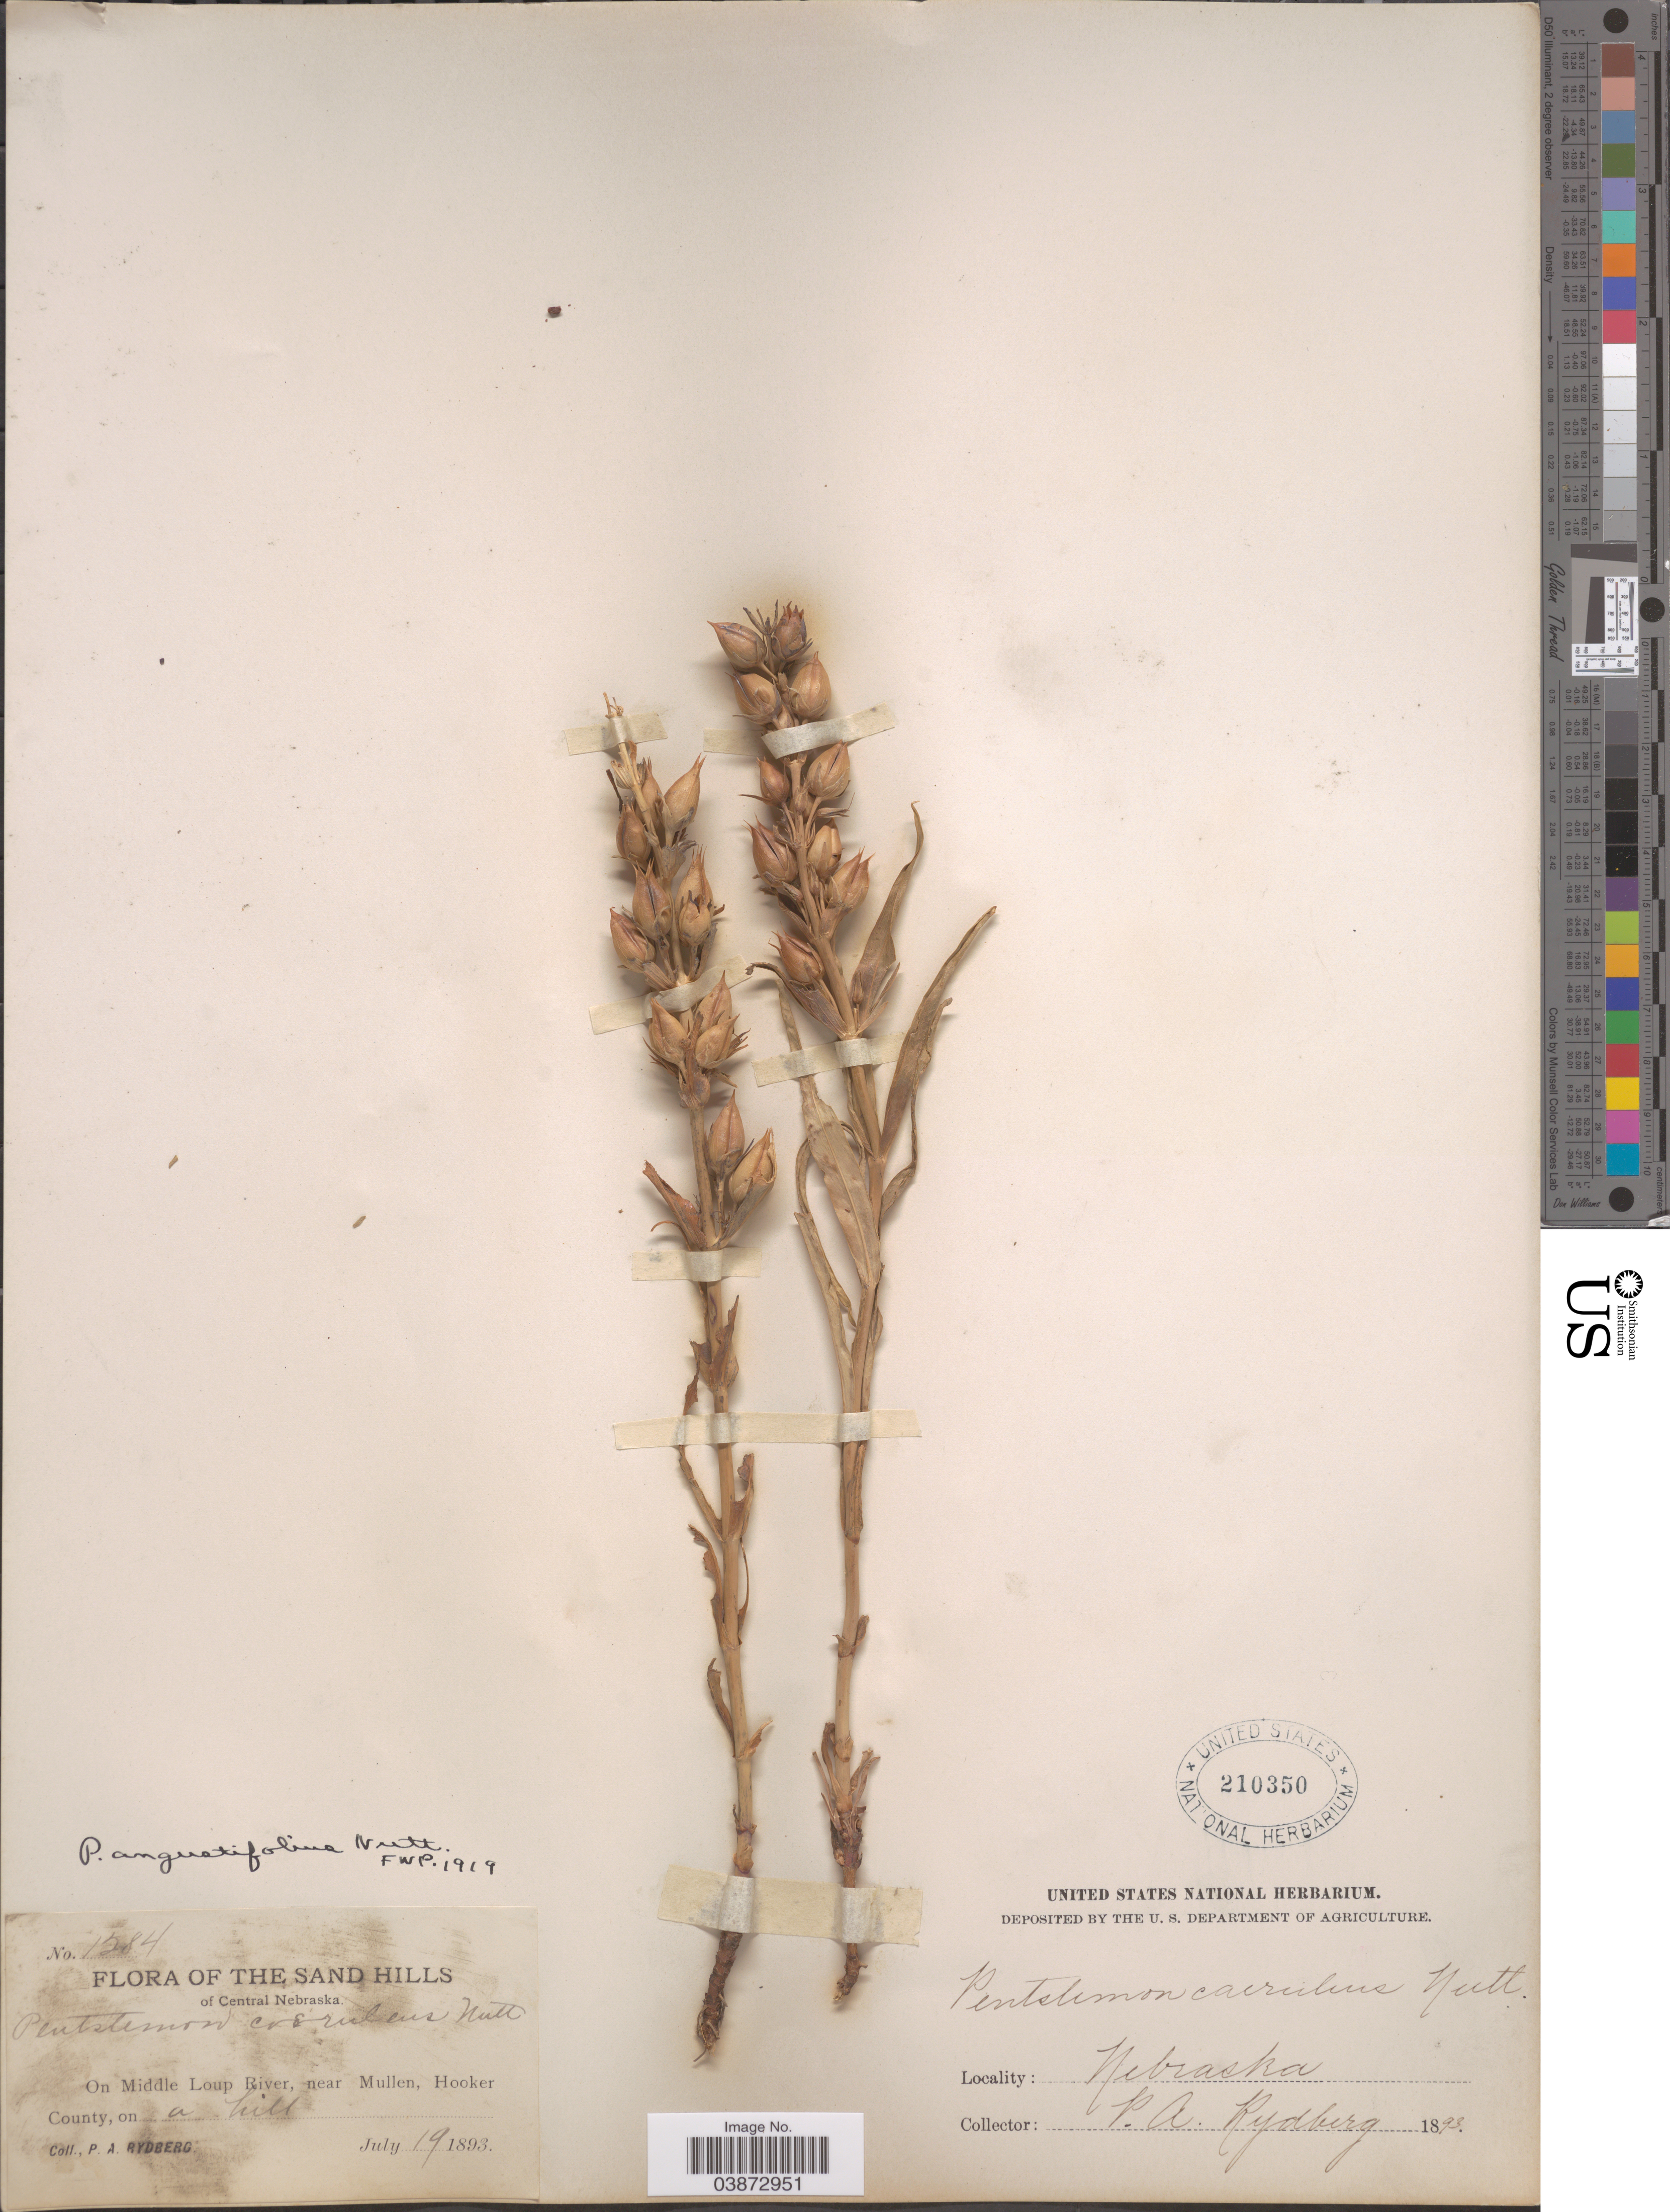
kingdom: Plantae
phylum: Tracheophyta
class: Magnoliopsida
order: Lamiales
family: Plantaginaceae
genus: Penstemon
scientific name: Penstemon angustifolius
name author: Nutt. ex Pursh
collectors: P. A. Rydberg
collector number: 1284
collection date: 1893-07-19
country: United States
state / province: Nebraska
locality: Sand Hills of Central Nebraska. On Middle Loup River, near Mullen, Hooker County.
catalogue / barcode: US 210350